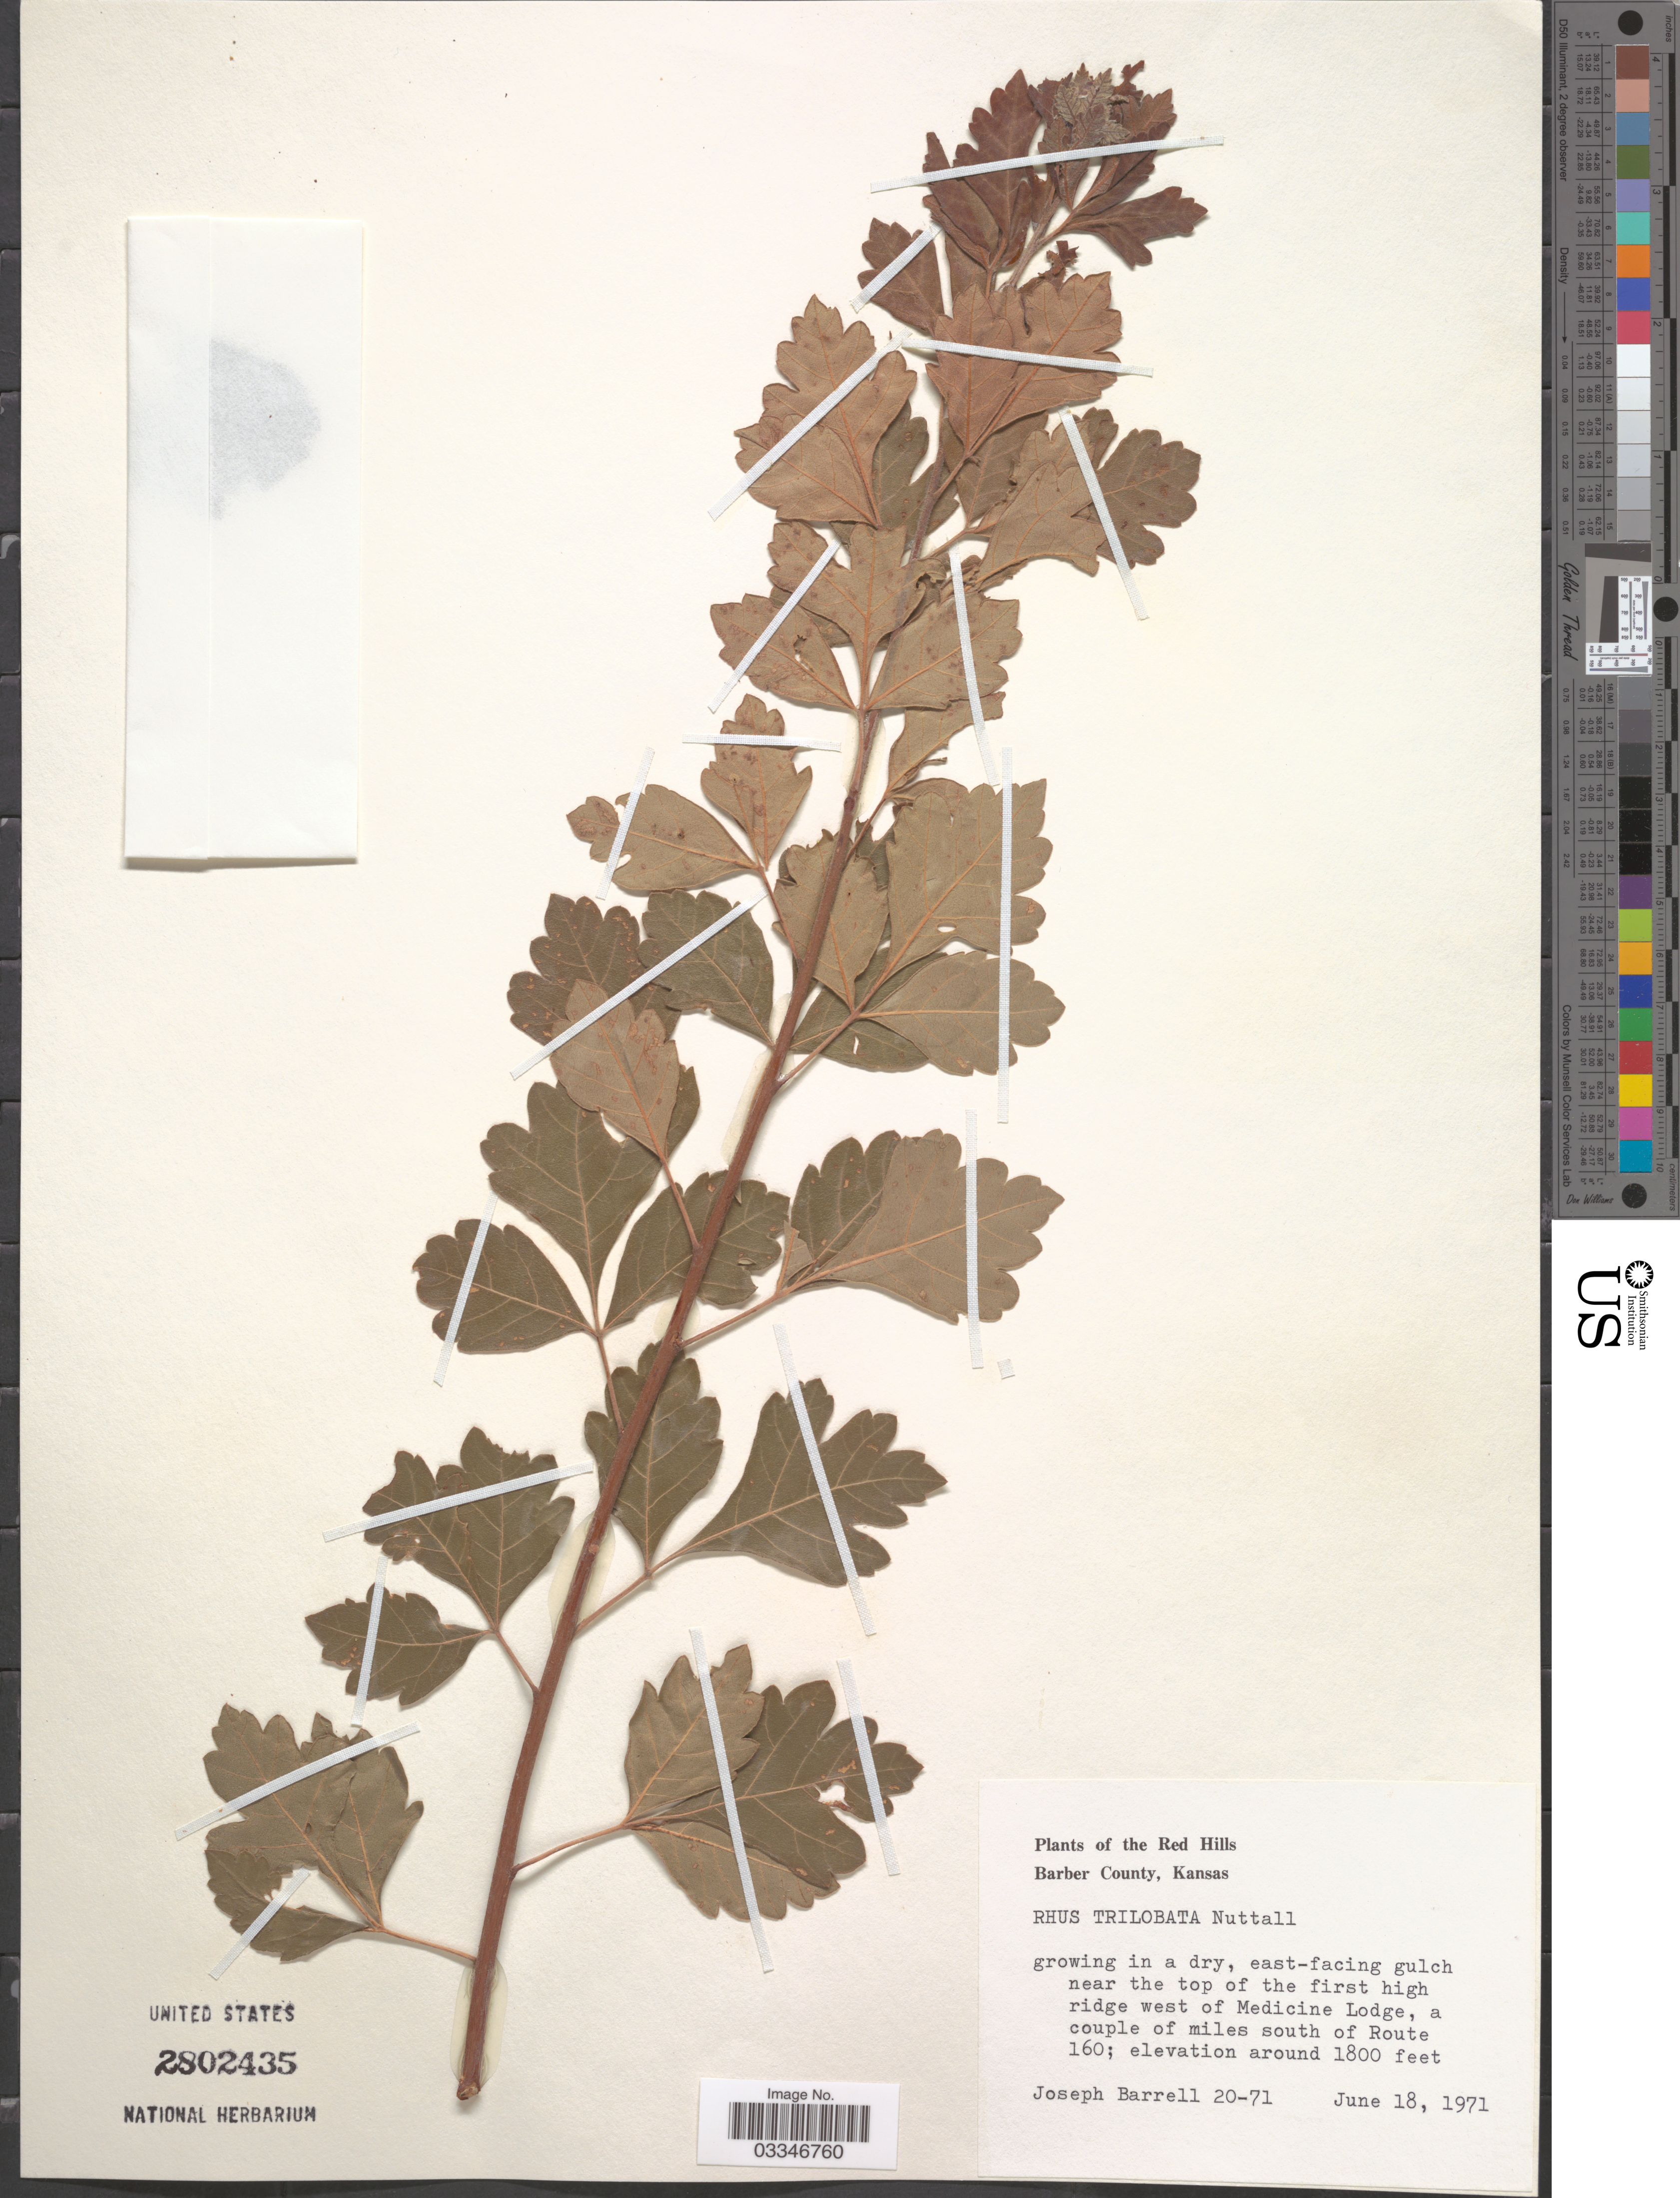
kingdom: Plantae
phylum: Tracheophyta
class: Magnoliopsida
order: Sapindales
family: Anacardiaceae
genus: Rhus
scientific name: Rhus trilobata var. typica Munz & Sloane ined.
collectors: J. Barrell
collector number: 20-71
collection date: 1971-06-18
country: United States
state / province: Kansas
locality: The Red Hills, Barber County. Growing in a dry, east-facing gulch near the top of the first high ridge west of Medicine Lodge, a couple of miles south of Route 160.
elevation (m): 549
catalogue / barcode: US 2802435